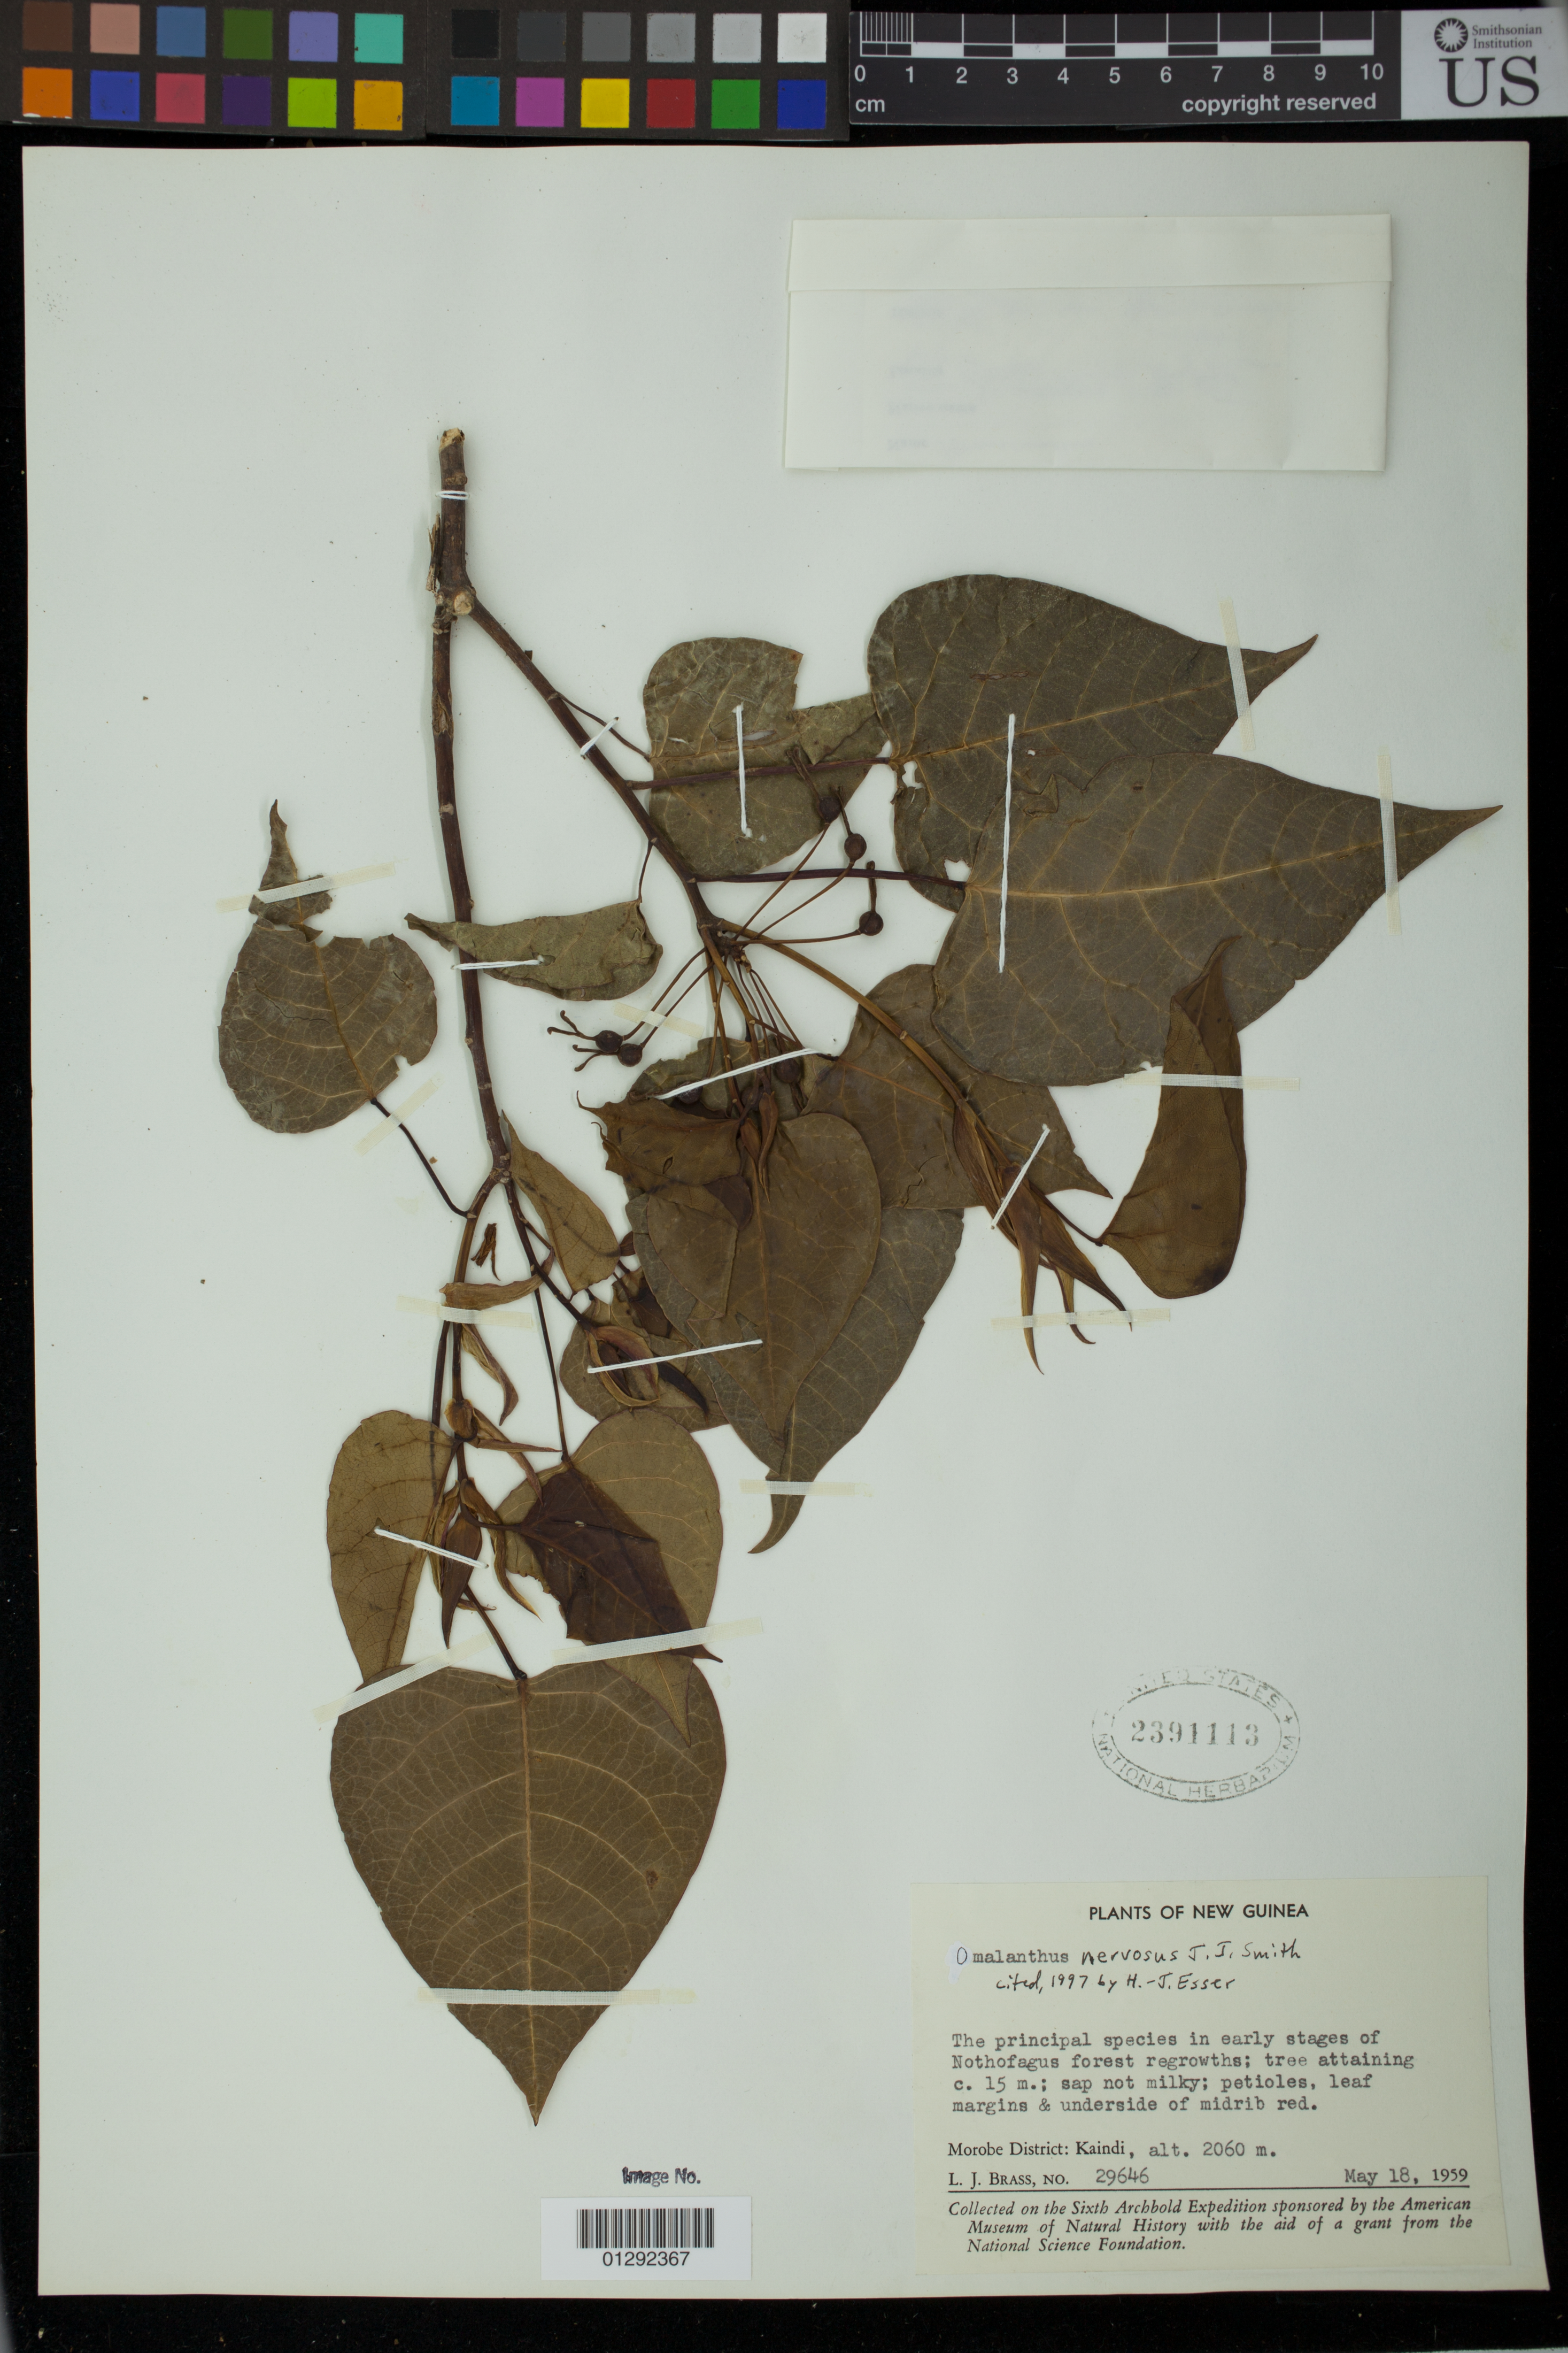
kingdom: Plantae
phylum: Tracheophyta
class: Magnoliopsida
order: Malpighiales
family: Euphorbiaceae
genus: Homalanthus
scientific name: Homalanthus nervosus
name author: J.J. Sm.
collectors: L. J. Brass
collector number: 29646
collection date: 1959-05-18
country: Papua New Guinea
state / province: Morobe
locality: Kaindi.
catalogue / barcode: US 2391113